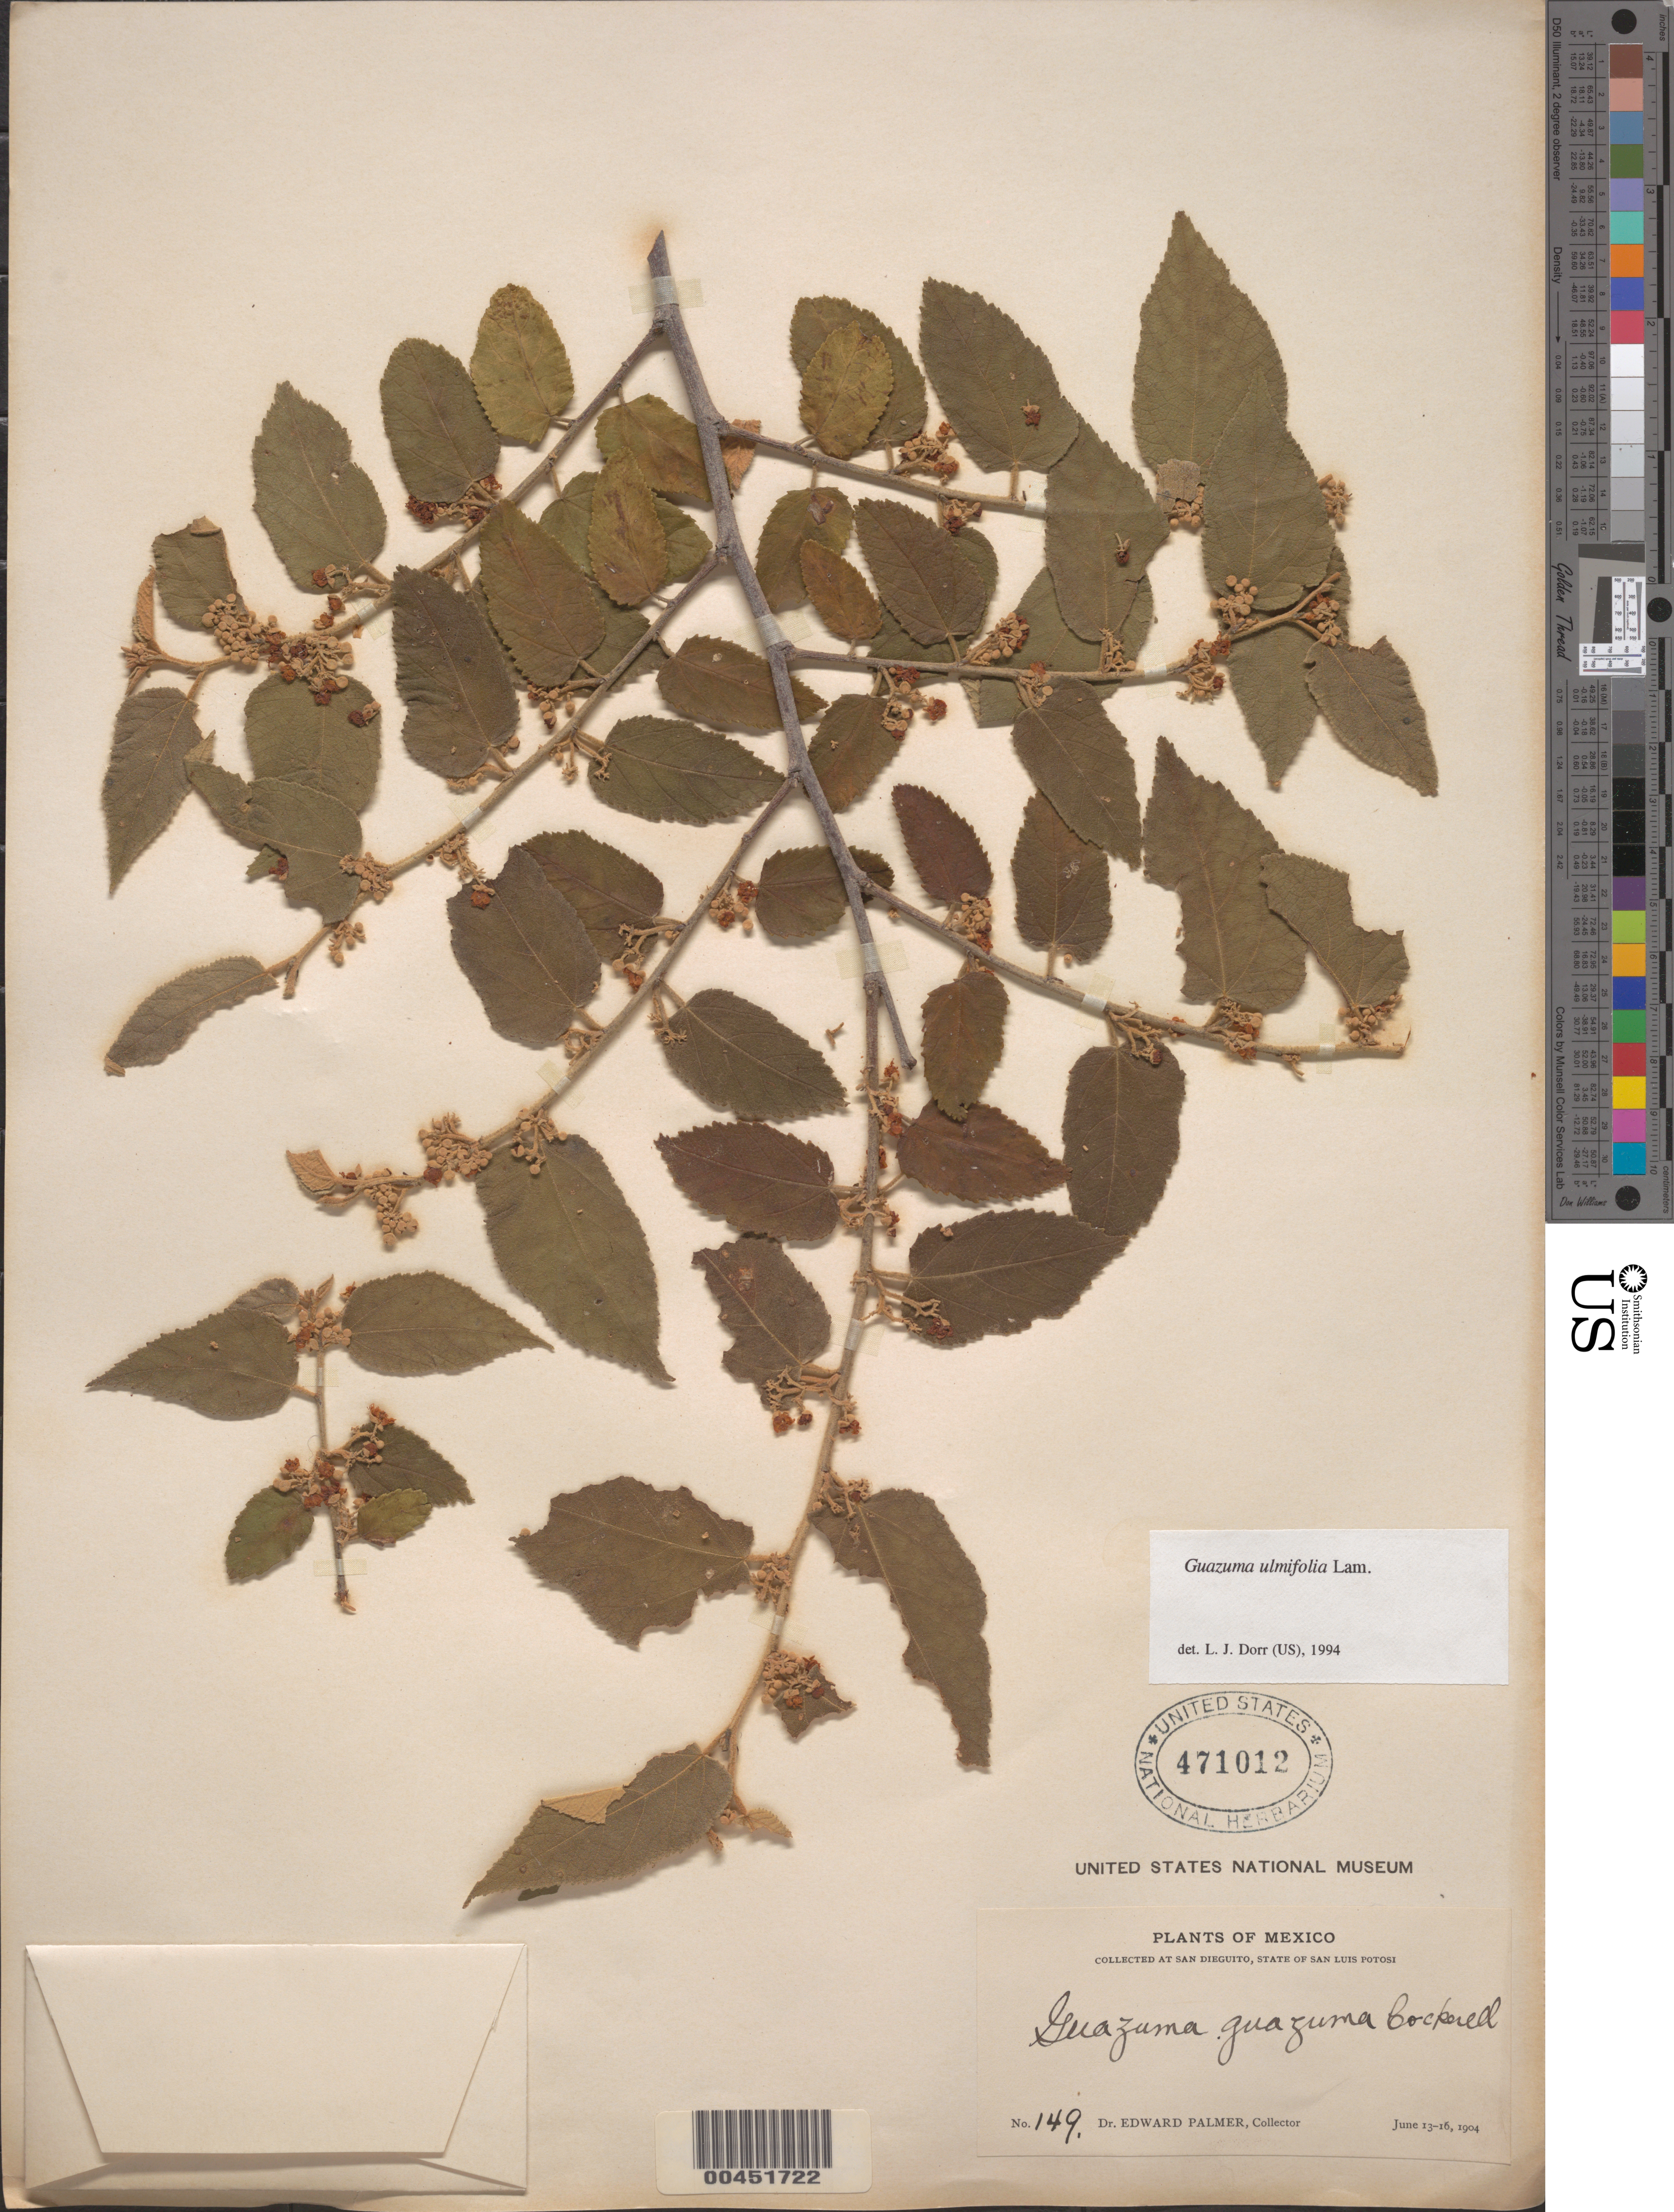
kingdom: Plantae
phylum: Tracheophyta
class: Magnoliopsida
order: Malvales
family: Malvaceae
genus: Guazuma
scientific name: Guazuma ulmifolia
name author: Lam.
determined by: Dorr, L. J., (BOT), Smithsonian Institution - National Museum of Natural History (UNITED STATES)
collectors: E. Palmer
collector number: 149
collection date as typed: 13 Jun 1904 to 16 Jun 1904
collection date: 1904-06-13/1904-06-16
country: Mexico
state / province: San Luis Potosí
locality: San Dieguito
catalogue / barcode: US 471012